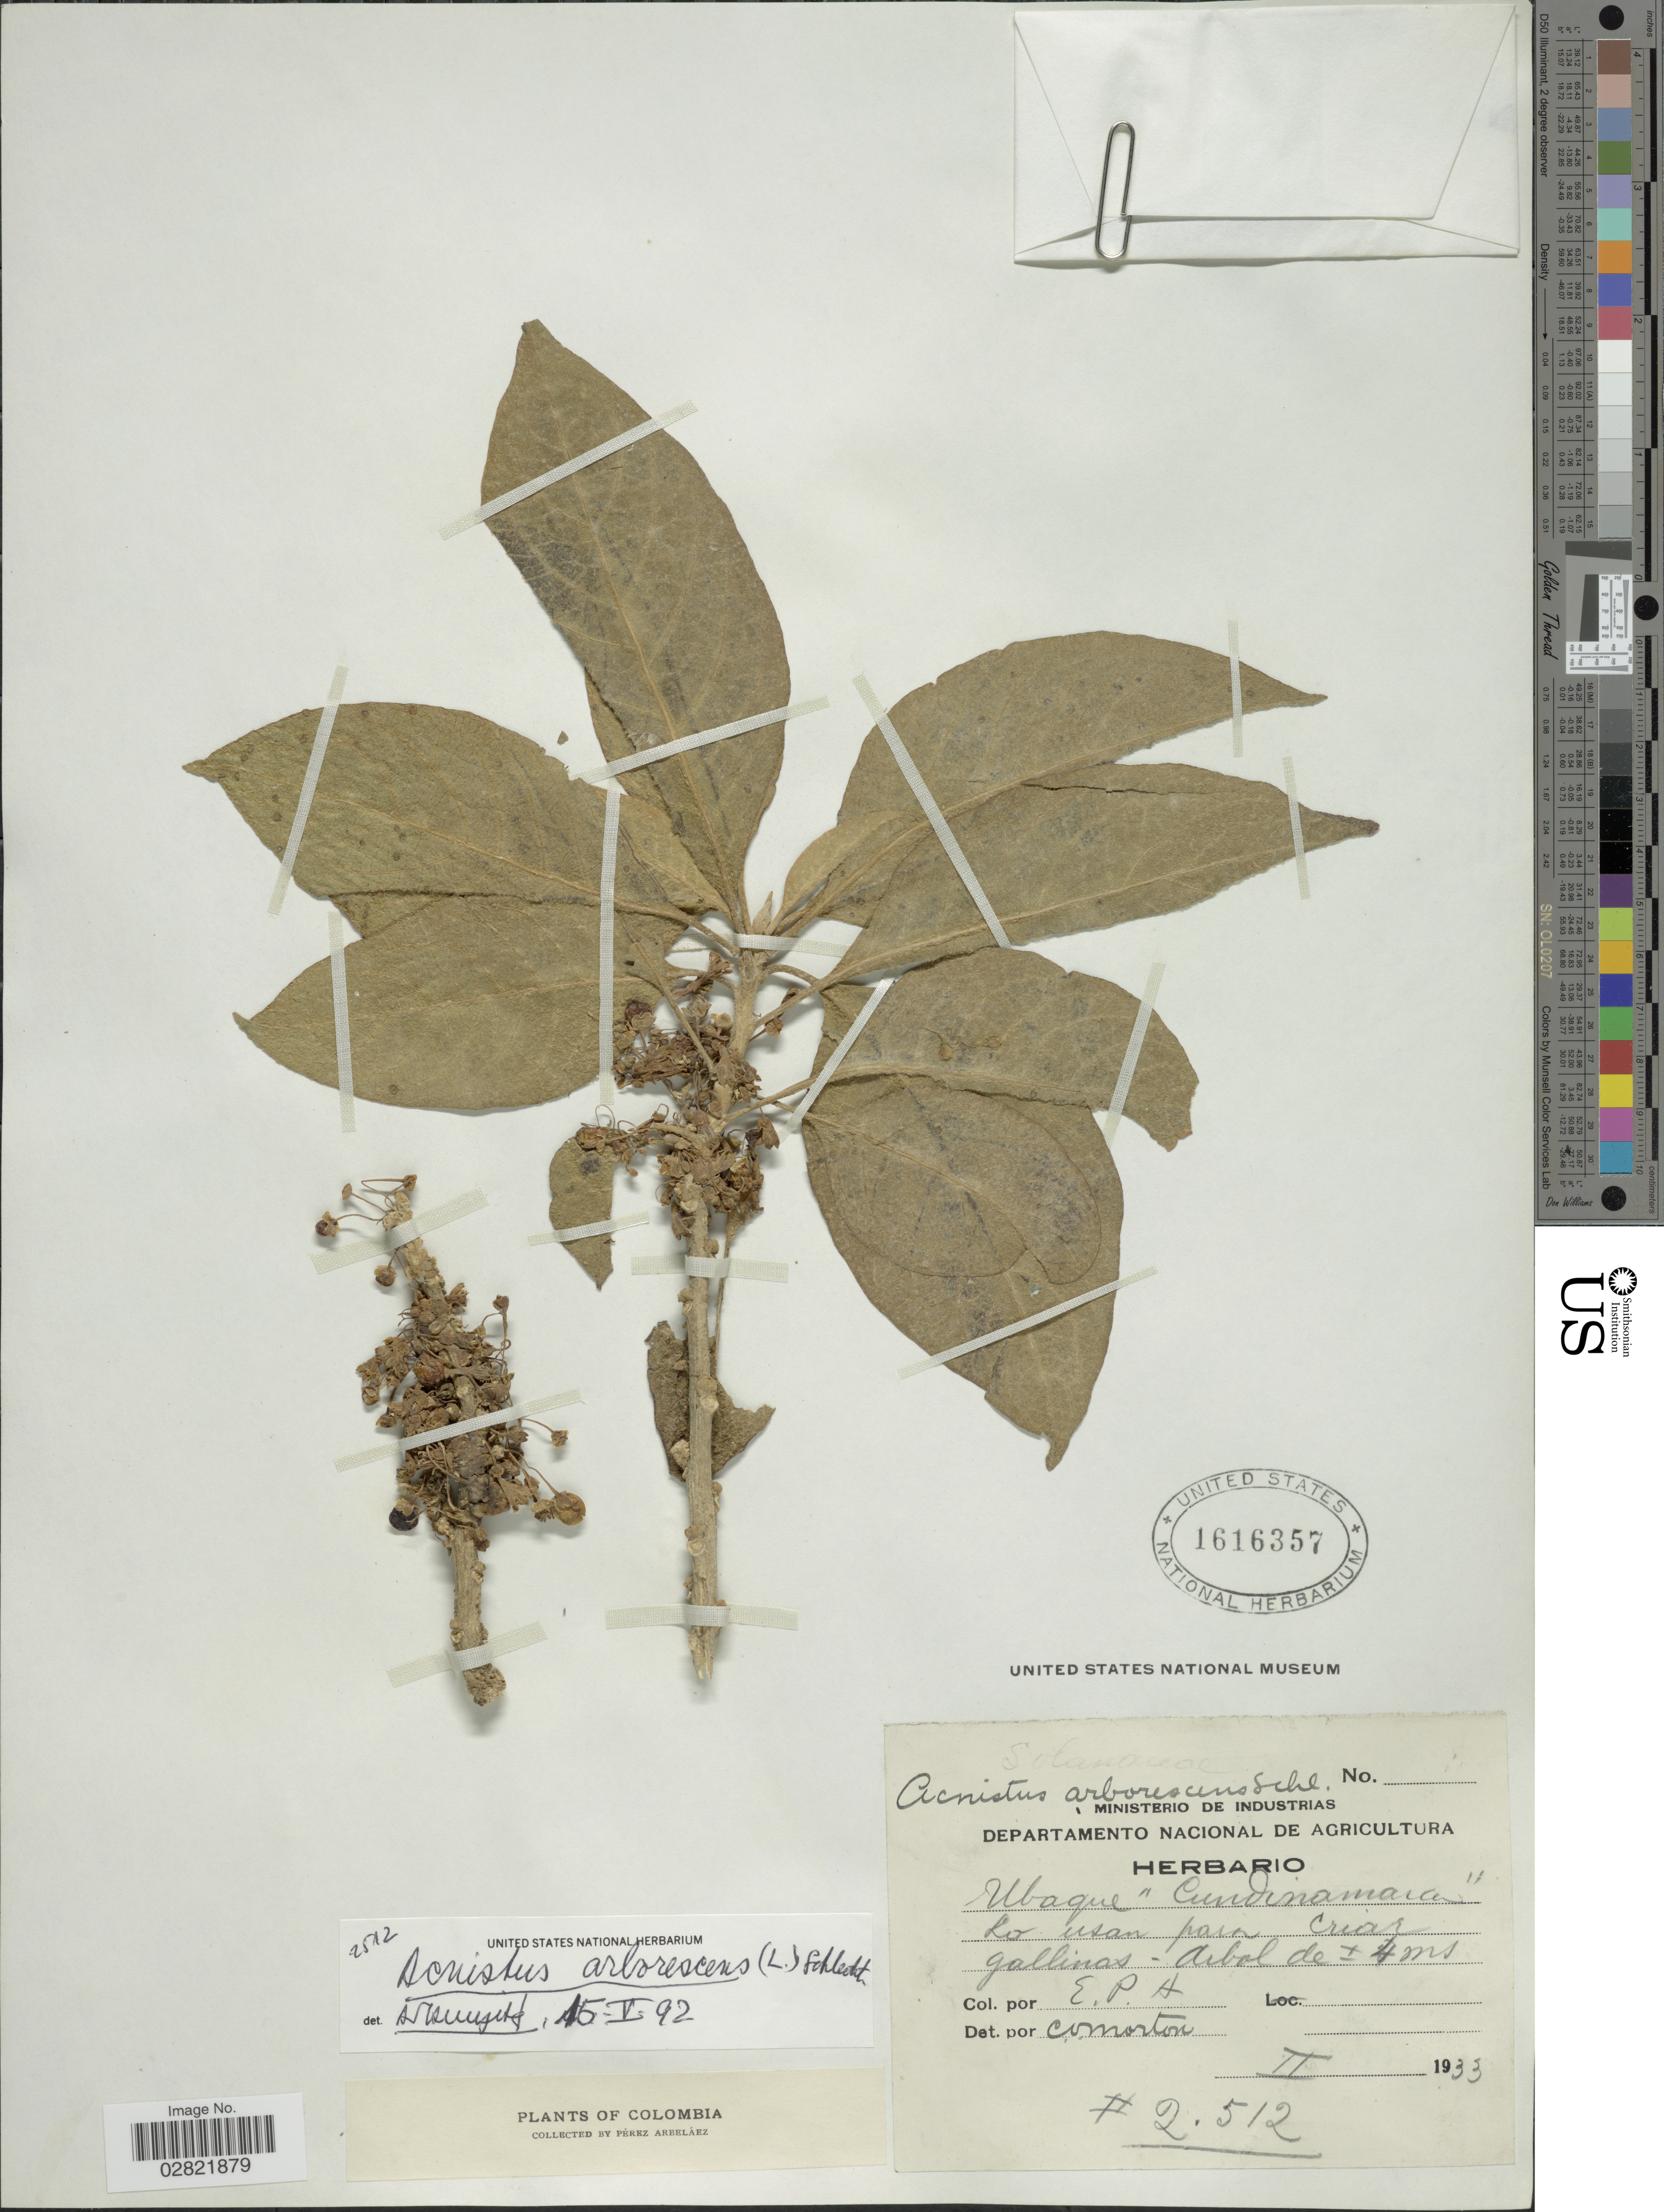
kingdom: Plantae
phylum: Tracheophyta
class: Magnoliopsida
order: Solanales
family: Solanaceae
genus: Acnistus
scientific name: Acnistus arborescens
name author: (L.) Schltdl.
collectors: E. Pérez Arbeláez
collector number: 2512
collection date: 1933-02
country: Colombia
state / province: Cundinamarca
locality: Ubaque.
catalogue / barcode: US 1616357